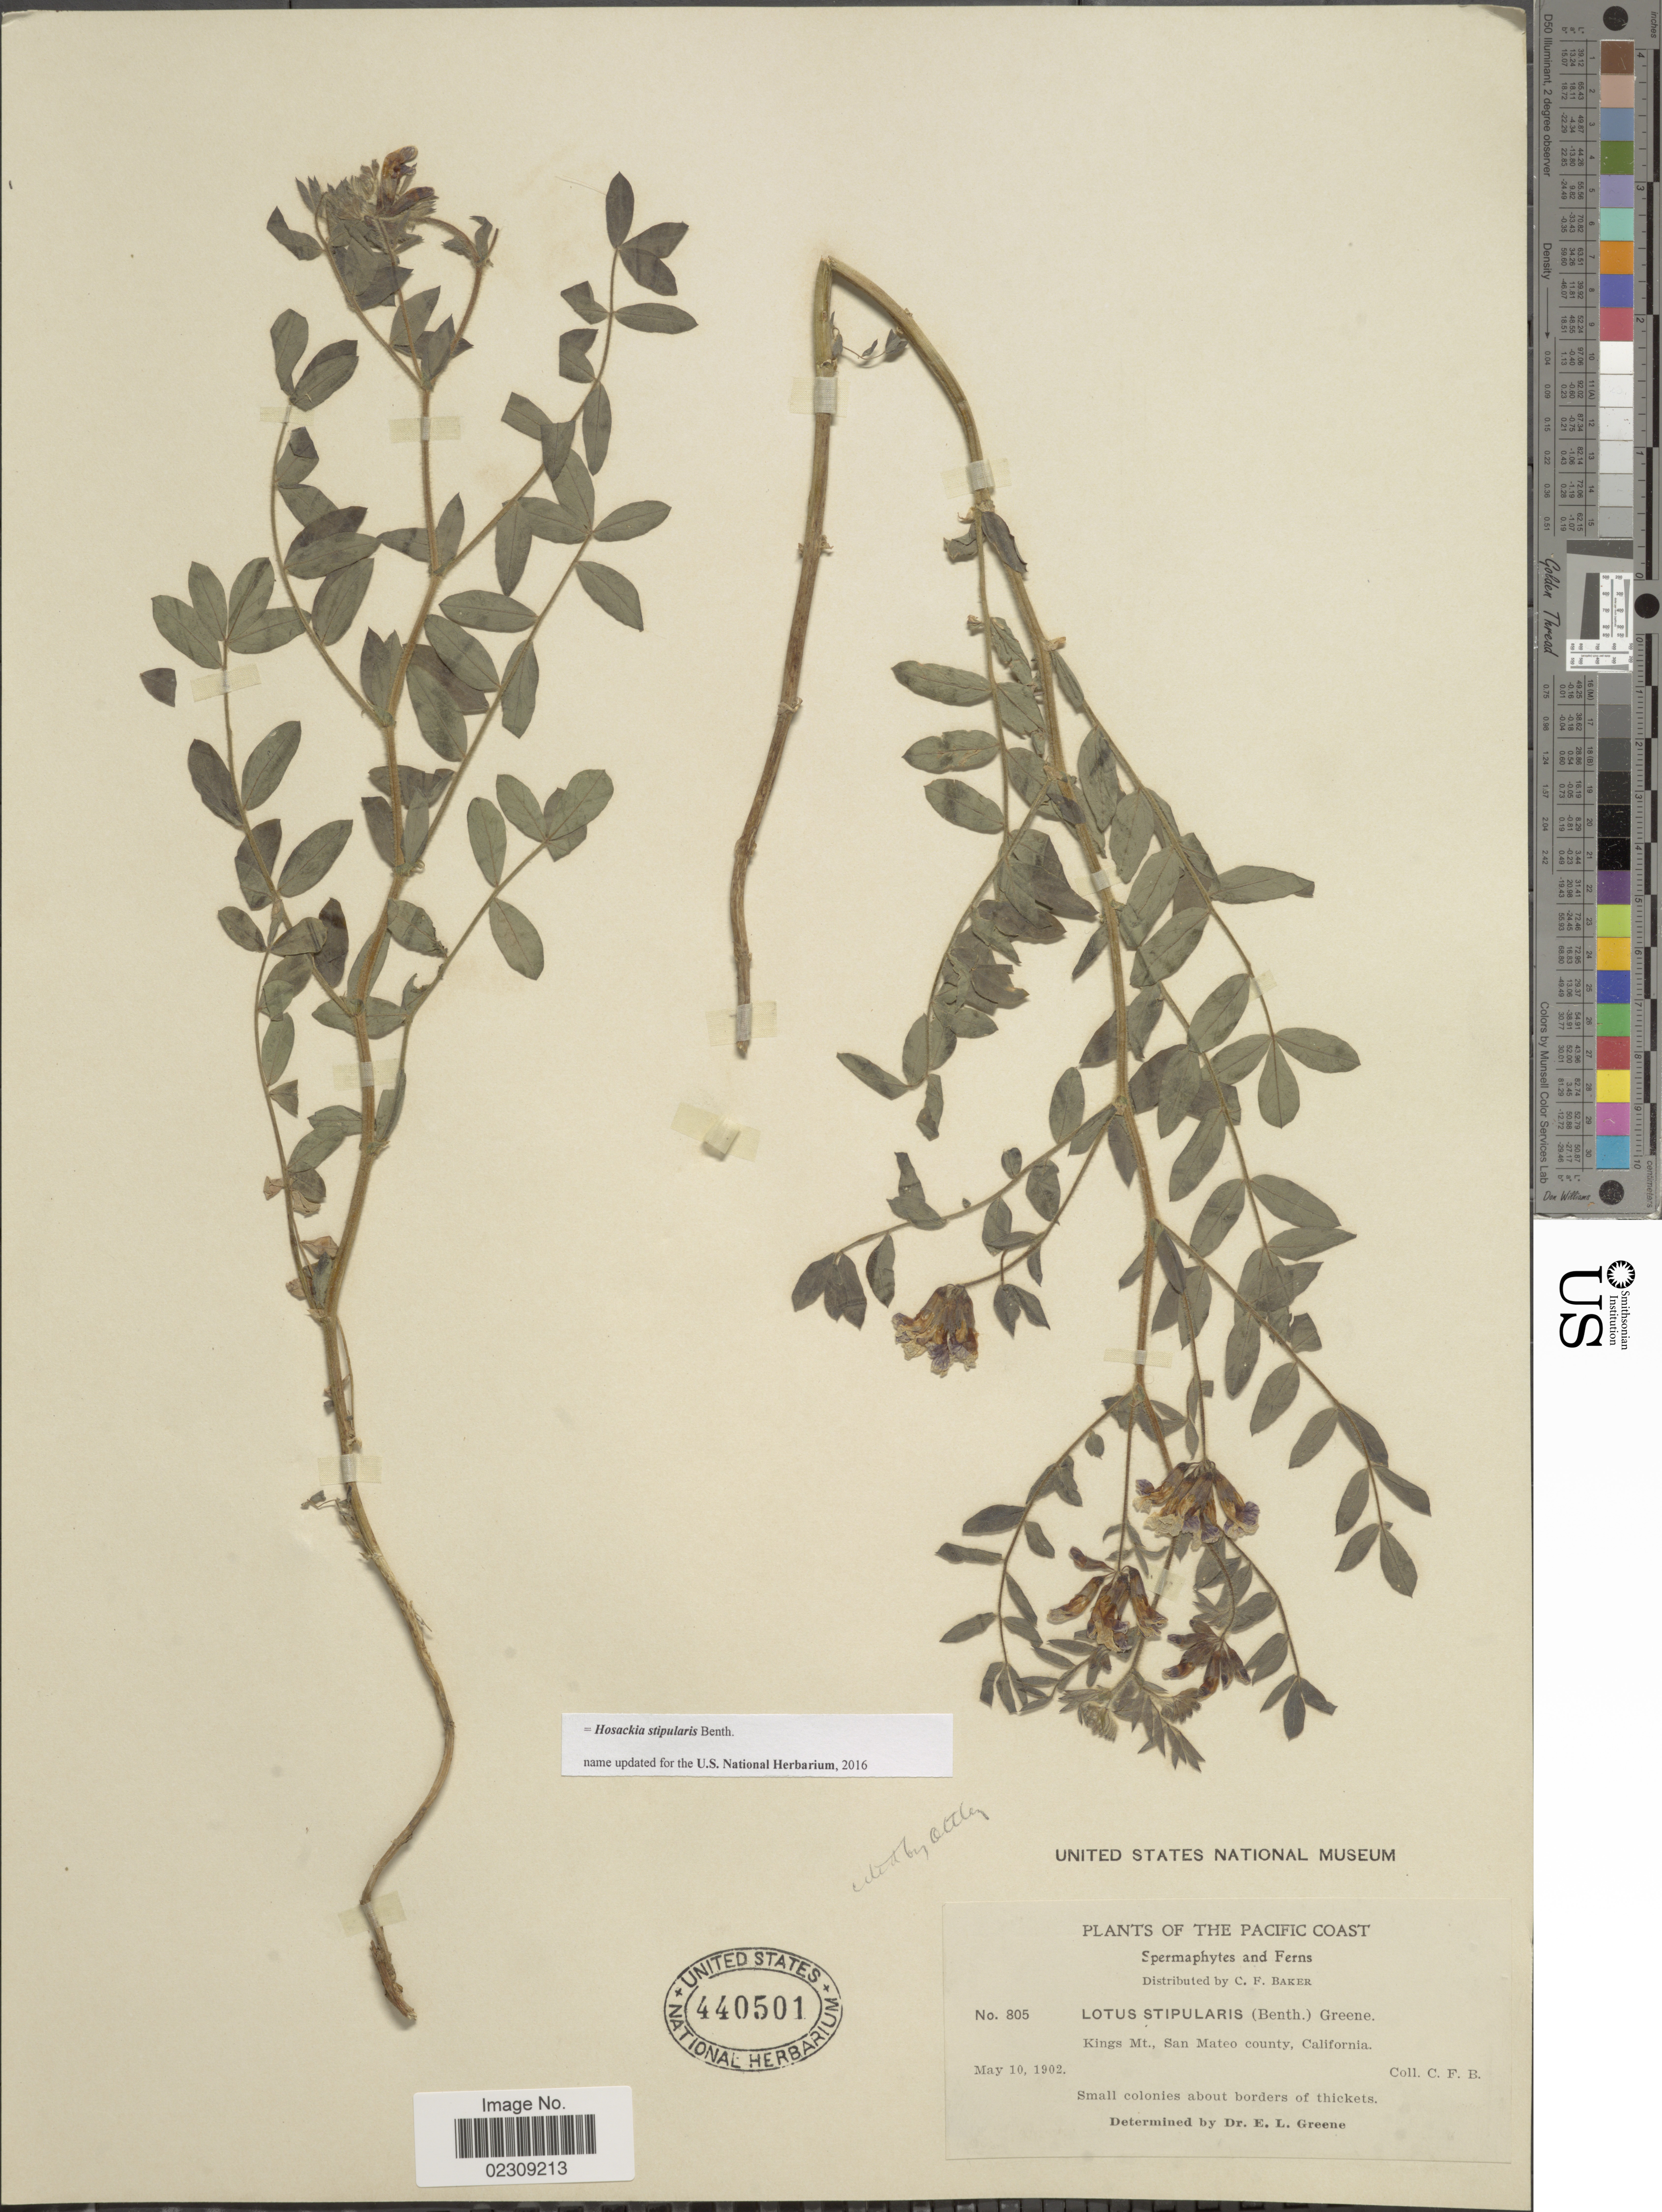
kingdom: Plantae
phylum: Tracheophyta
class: Magnoliopsida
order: Fabales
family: Fabaceae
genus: Hosackia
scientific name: Hosackia stipularis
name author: Benth.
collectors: C. F. Baker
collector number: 805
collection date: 1902-05-10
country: United States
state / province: California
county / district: San Mateo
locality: The Pacific Coast, Kings Mt., San Mateo county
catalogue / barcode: US 440501